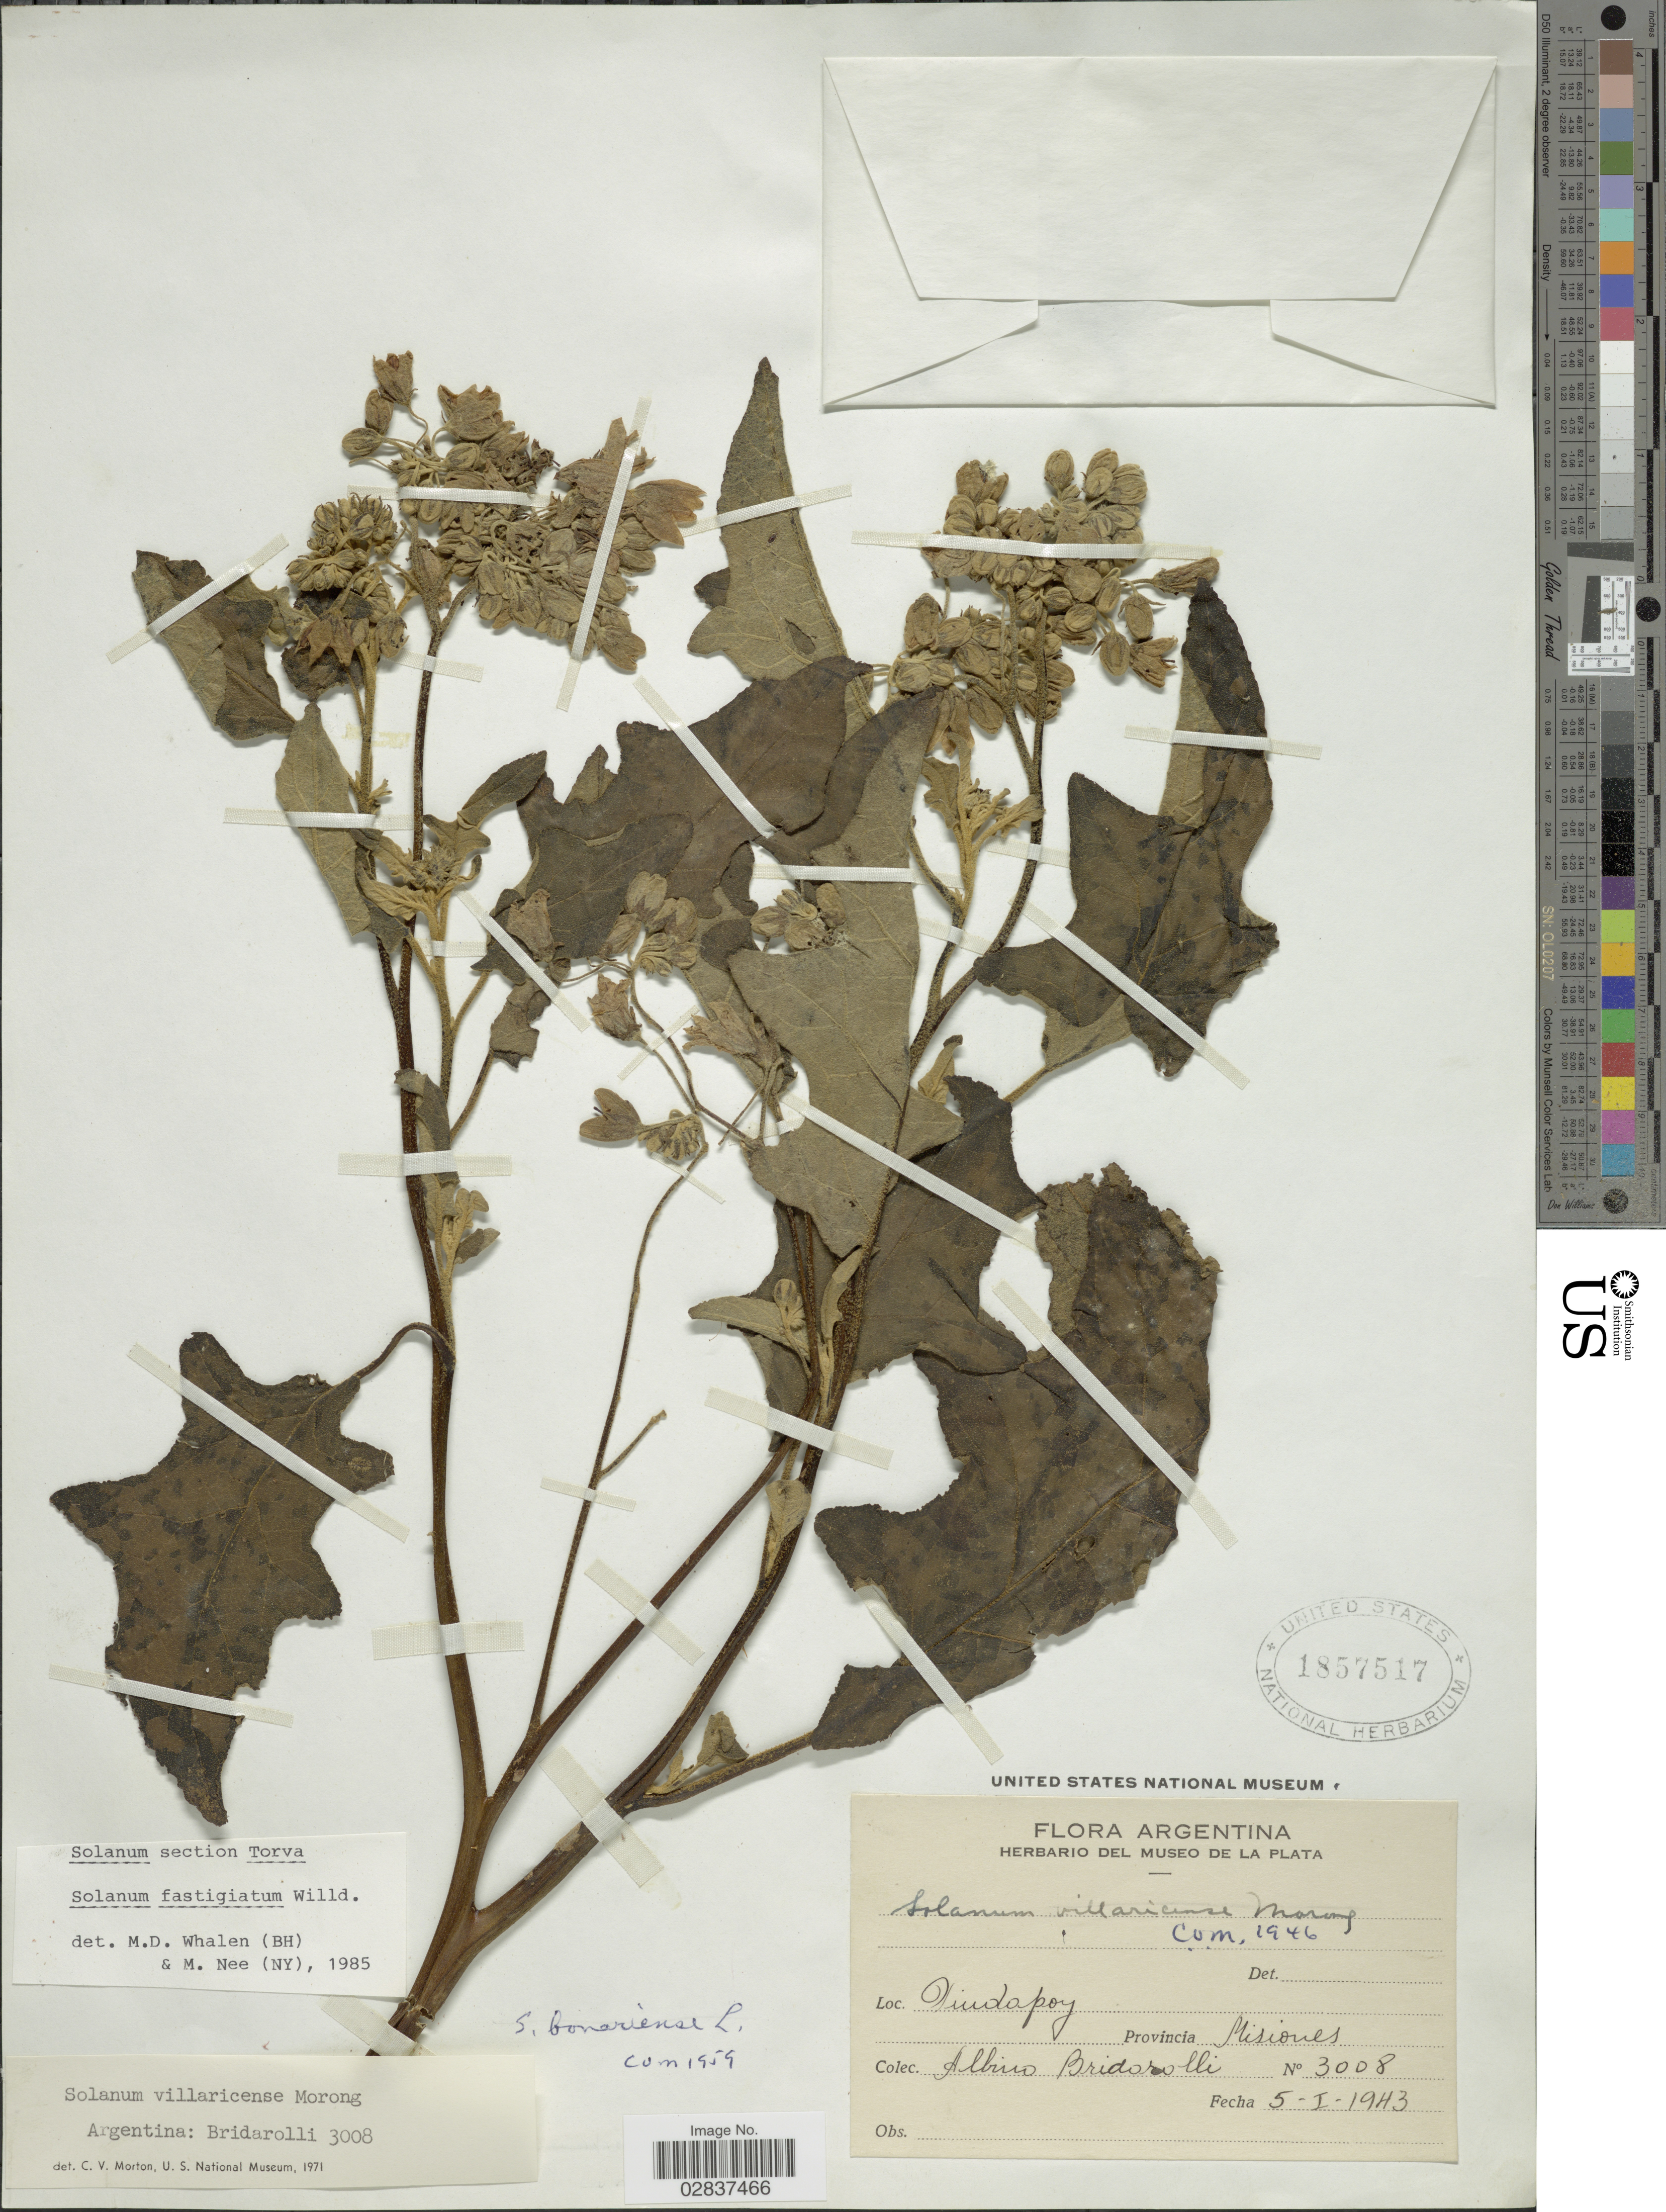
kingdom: Plantae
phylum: Tracheophyta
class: Magnoliopsida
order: Solanales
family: Solanaceae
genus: Solanum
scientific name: Solanum fastigiatum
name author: Willd.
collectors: A. Bridarolli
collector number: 3008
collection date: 1943-01-05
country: Argentina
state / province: Misiones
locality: Pindapoy.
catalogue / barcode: US 1857517